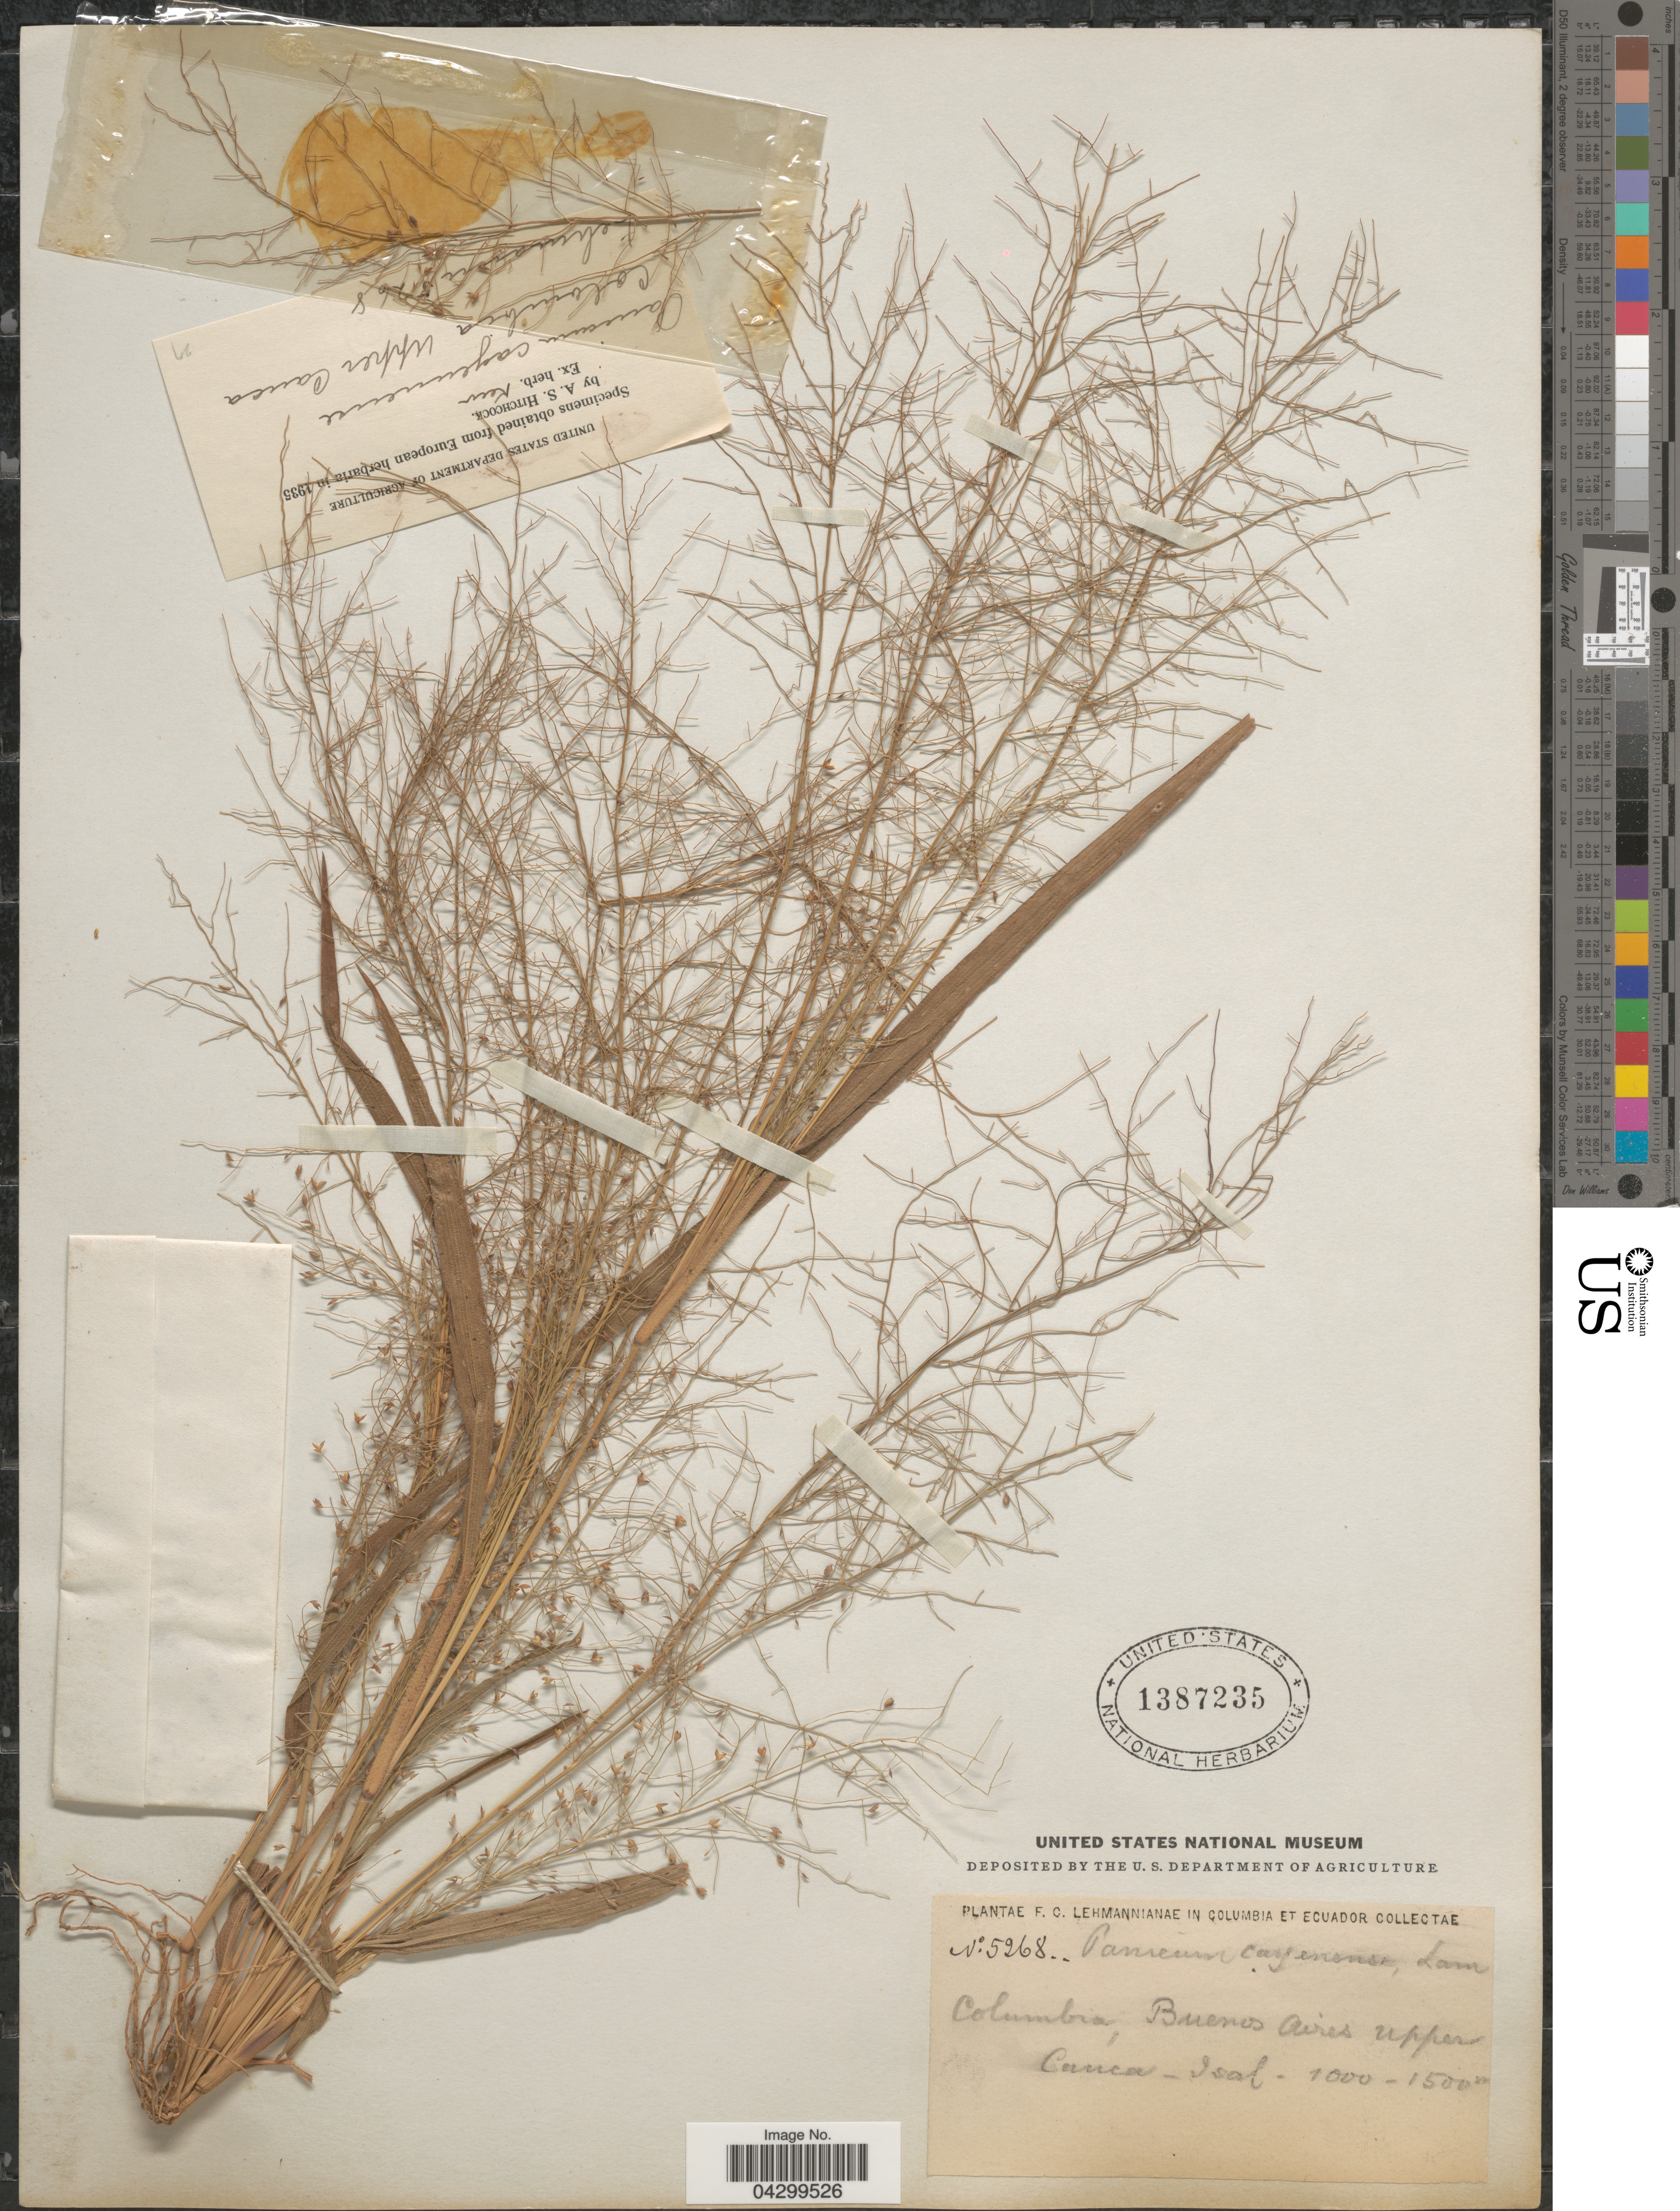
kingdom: Plantae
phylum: Tracheophyta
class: Liliopsida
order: Poales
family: Poaceae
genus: Panicum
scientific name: Panicum cayennense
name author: Lam.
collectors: F. C. Lehmann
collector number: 5268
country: Colombia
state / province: Cauca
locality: Buenos Aires. Upper Cauca-Isal.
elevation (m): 1000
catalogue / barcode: US 1387235